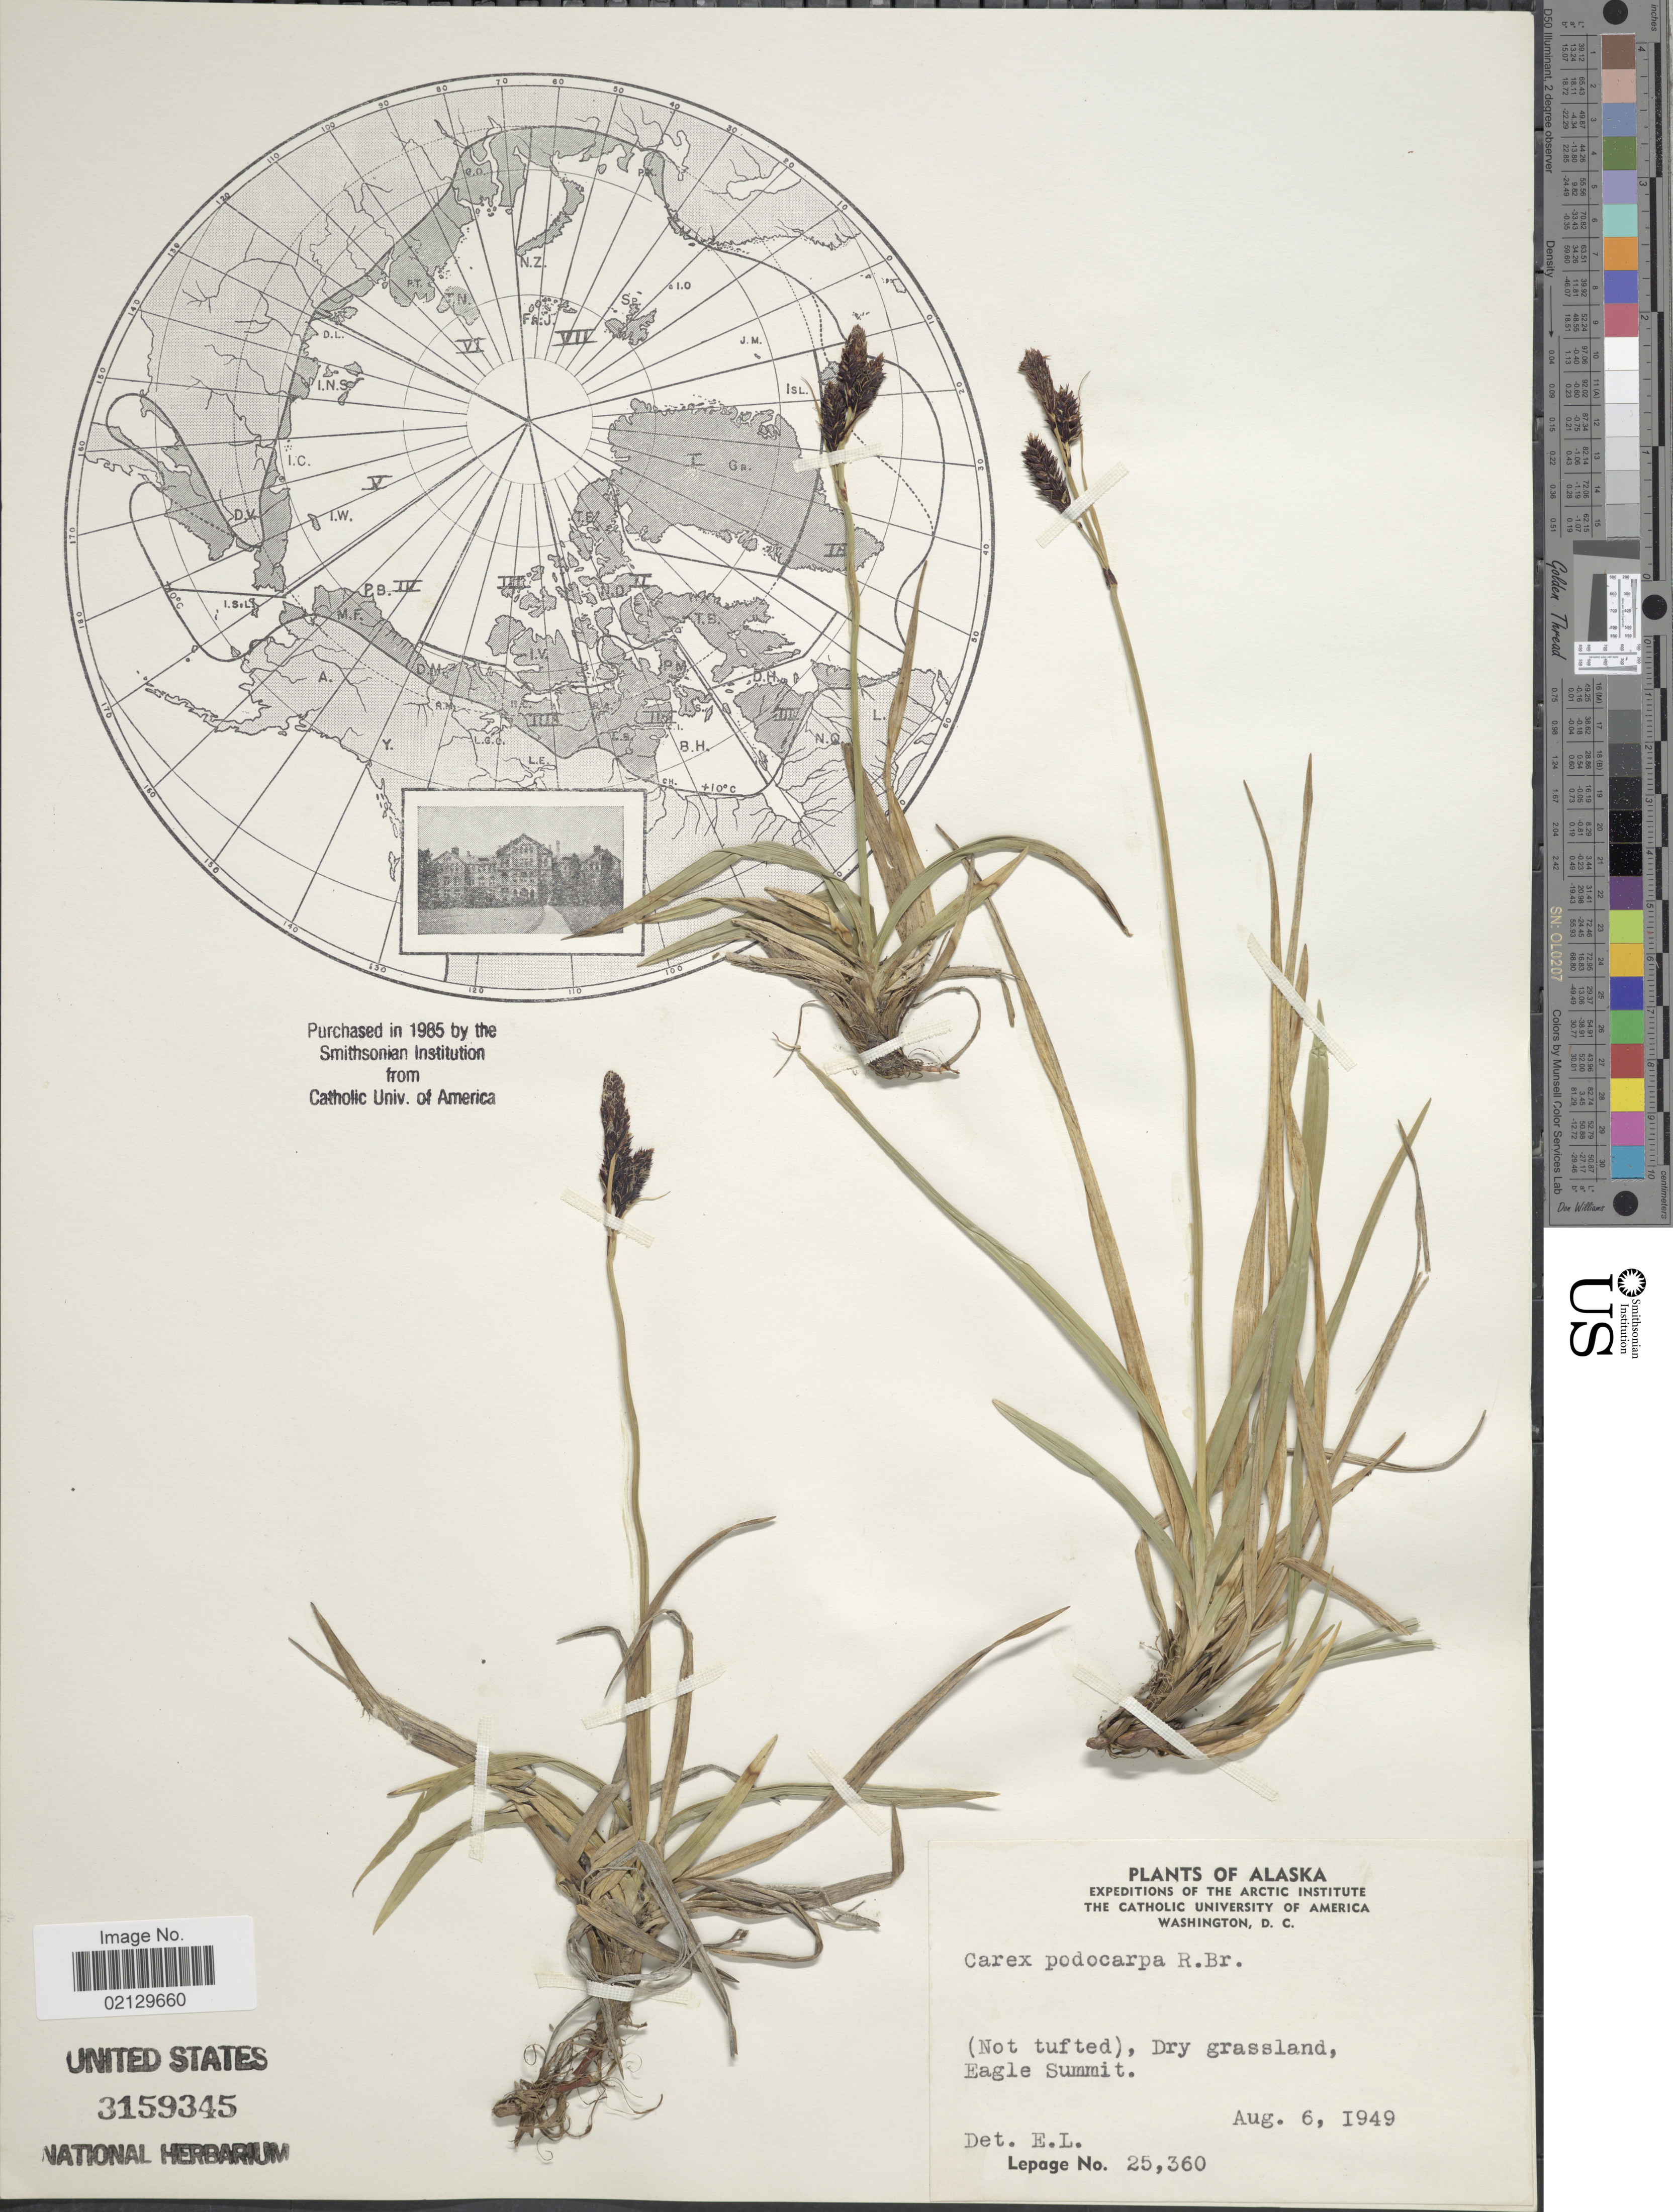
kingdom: Plantae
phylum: Tracheophyta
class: Liliopsida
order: Poales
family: Cyperaceae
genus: Carex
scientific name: Carex podocarpa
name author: R. Br.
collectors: -. LePage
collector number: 25360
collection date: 1949-08-06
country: United States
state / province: Alaska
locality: Alaska, Dry grassland, Eagle Summit.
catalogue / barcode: US 3159345